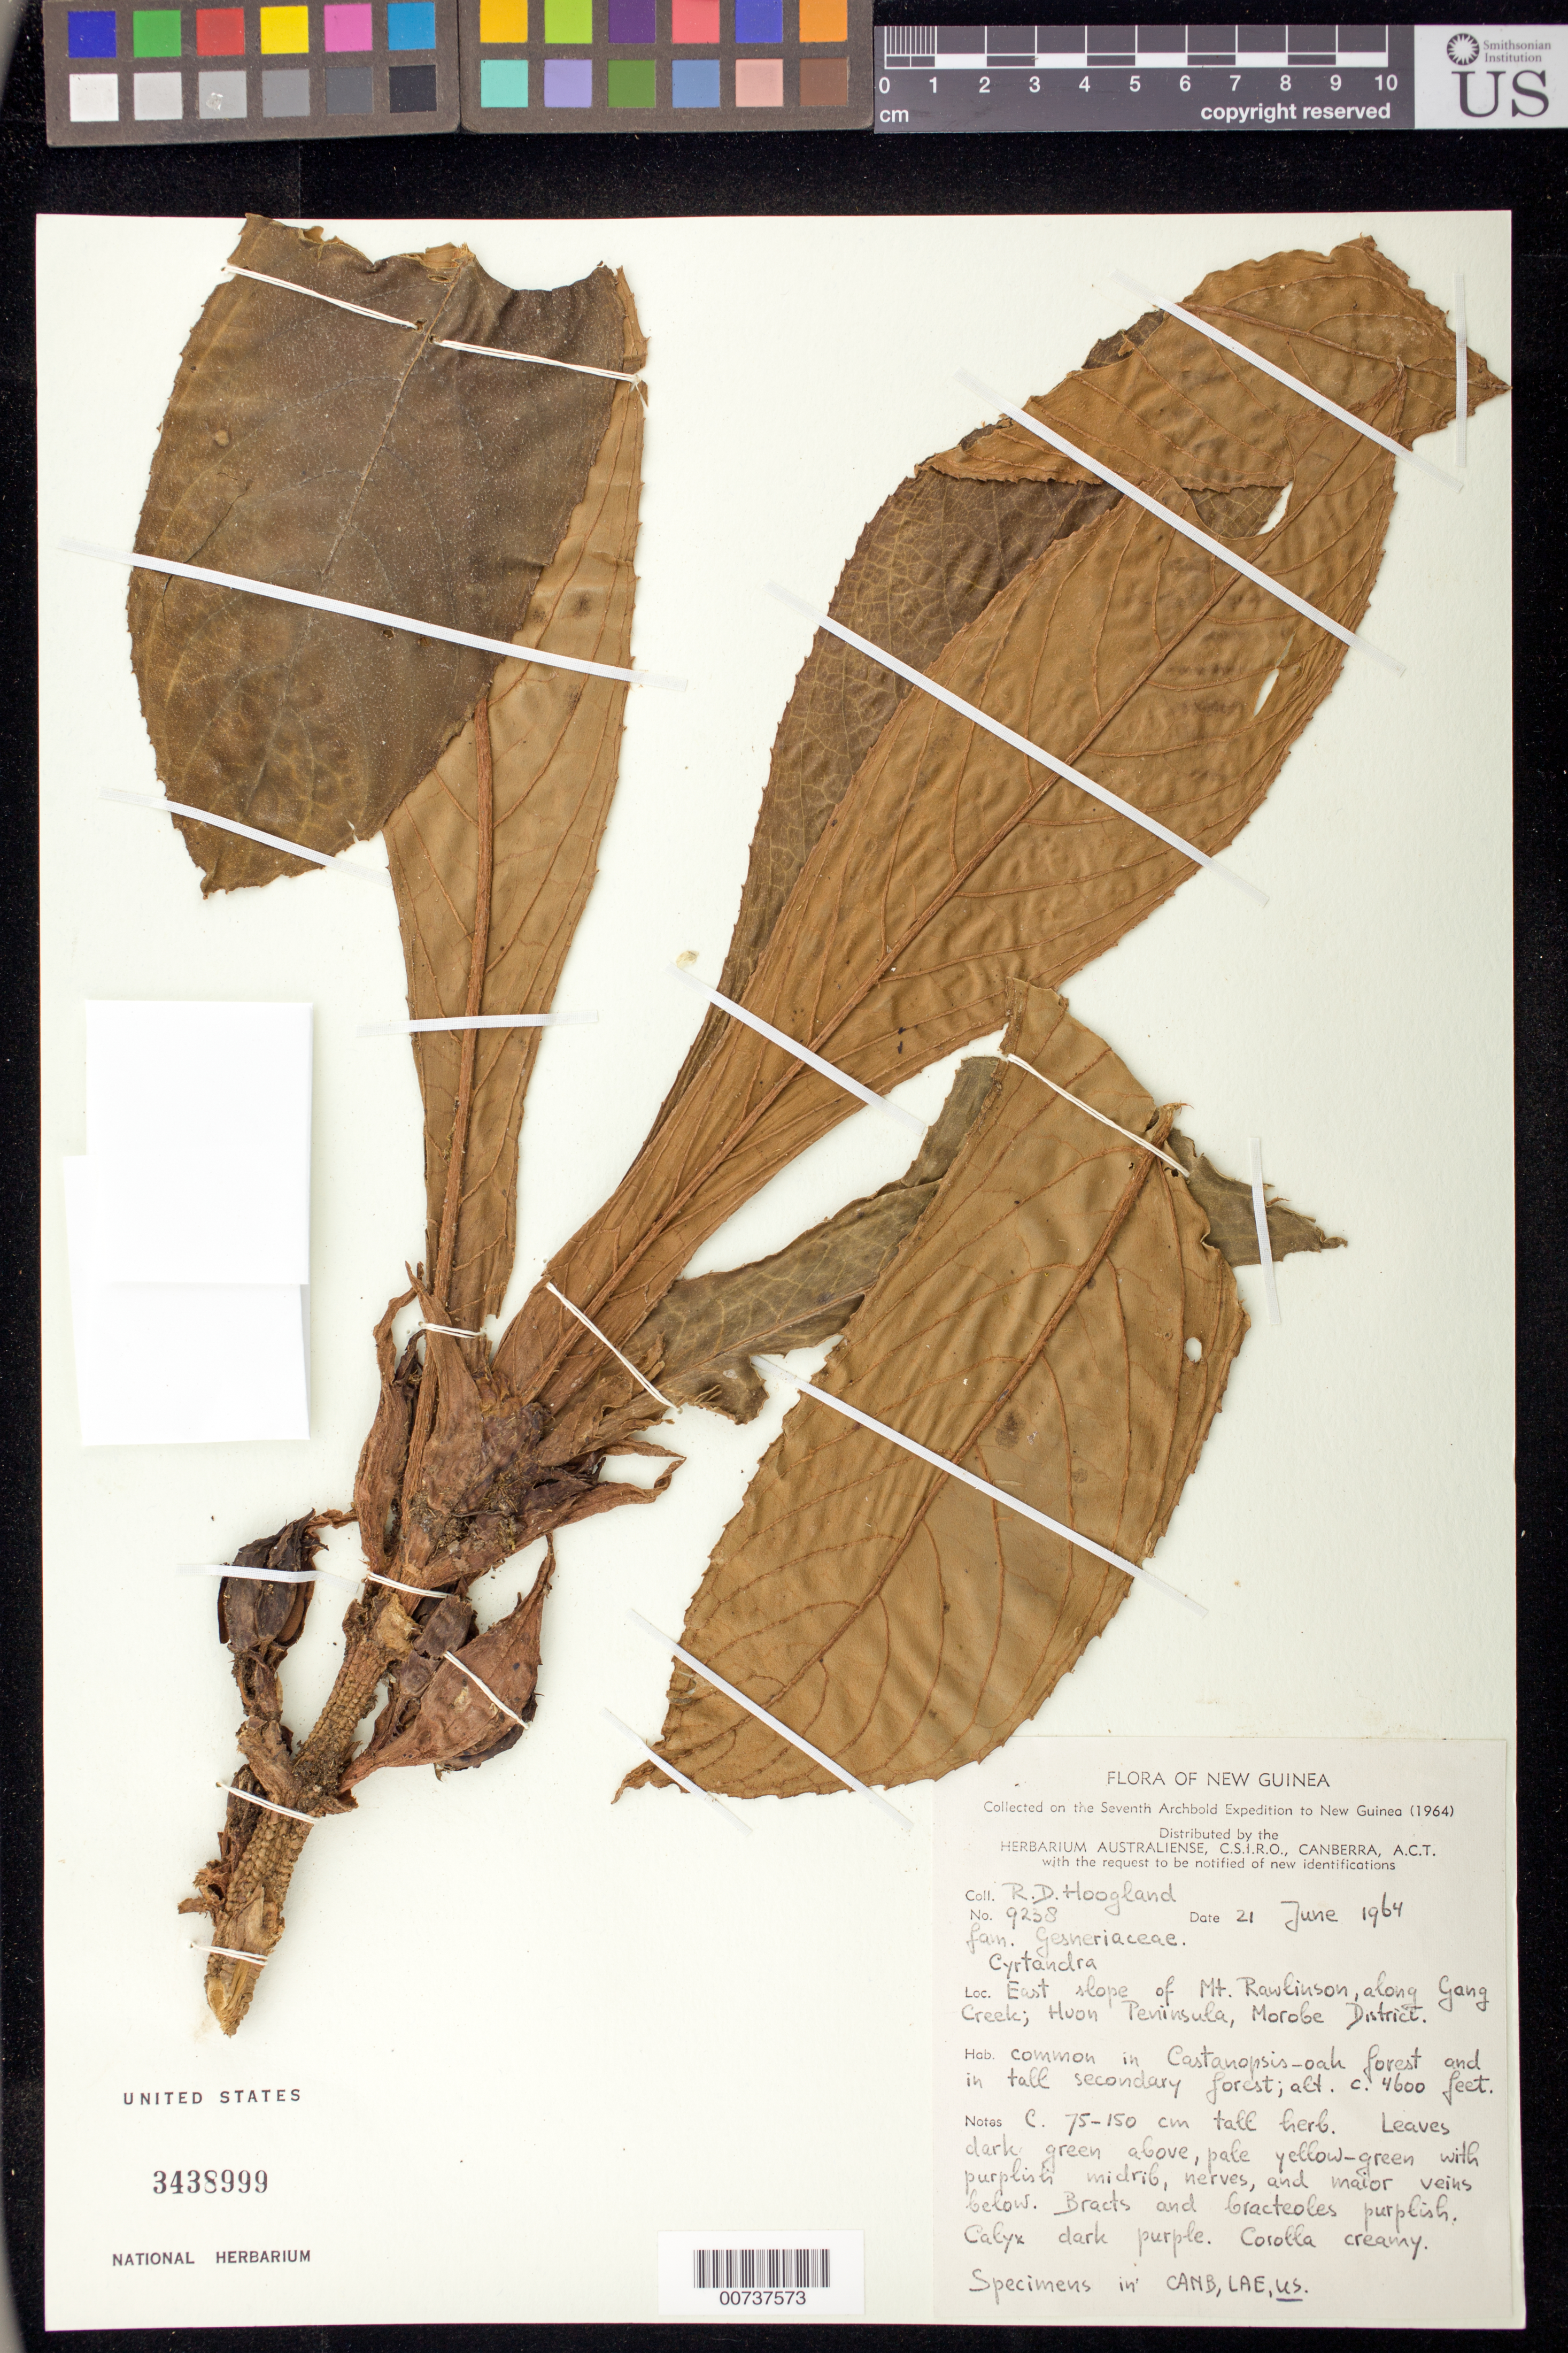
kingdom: Plantae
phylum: Tracheophyta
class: Magnoliopsida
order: Lamiales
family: Gesneriaceae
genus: Cyrtandra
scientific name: Cyrtandra sp.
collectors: R. D. Hoogland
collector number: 9238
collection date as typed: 21 Jun 1964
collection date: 1964-06-21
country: Papua New Guinea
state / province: Morobe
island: New Guinea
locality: East slope of Mt. Rawlinson, along Gang Creek; Huon Peninsula, Morobe District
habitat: Common in Castanopsis-oak forest and in tall secondary forest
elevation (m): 1402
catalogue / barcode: US 3438999